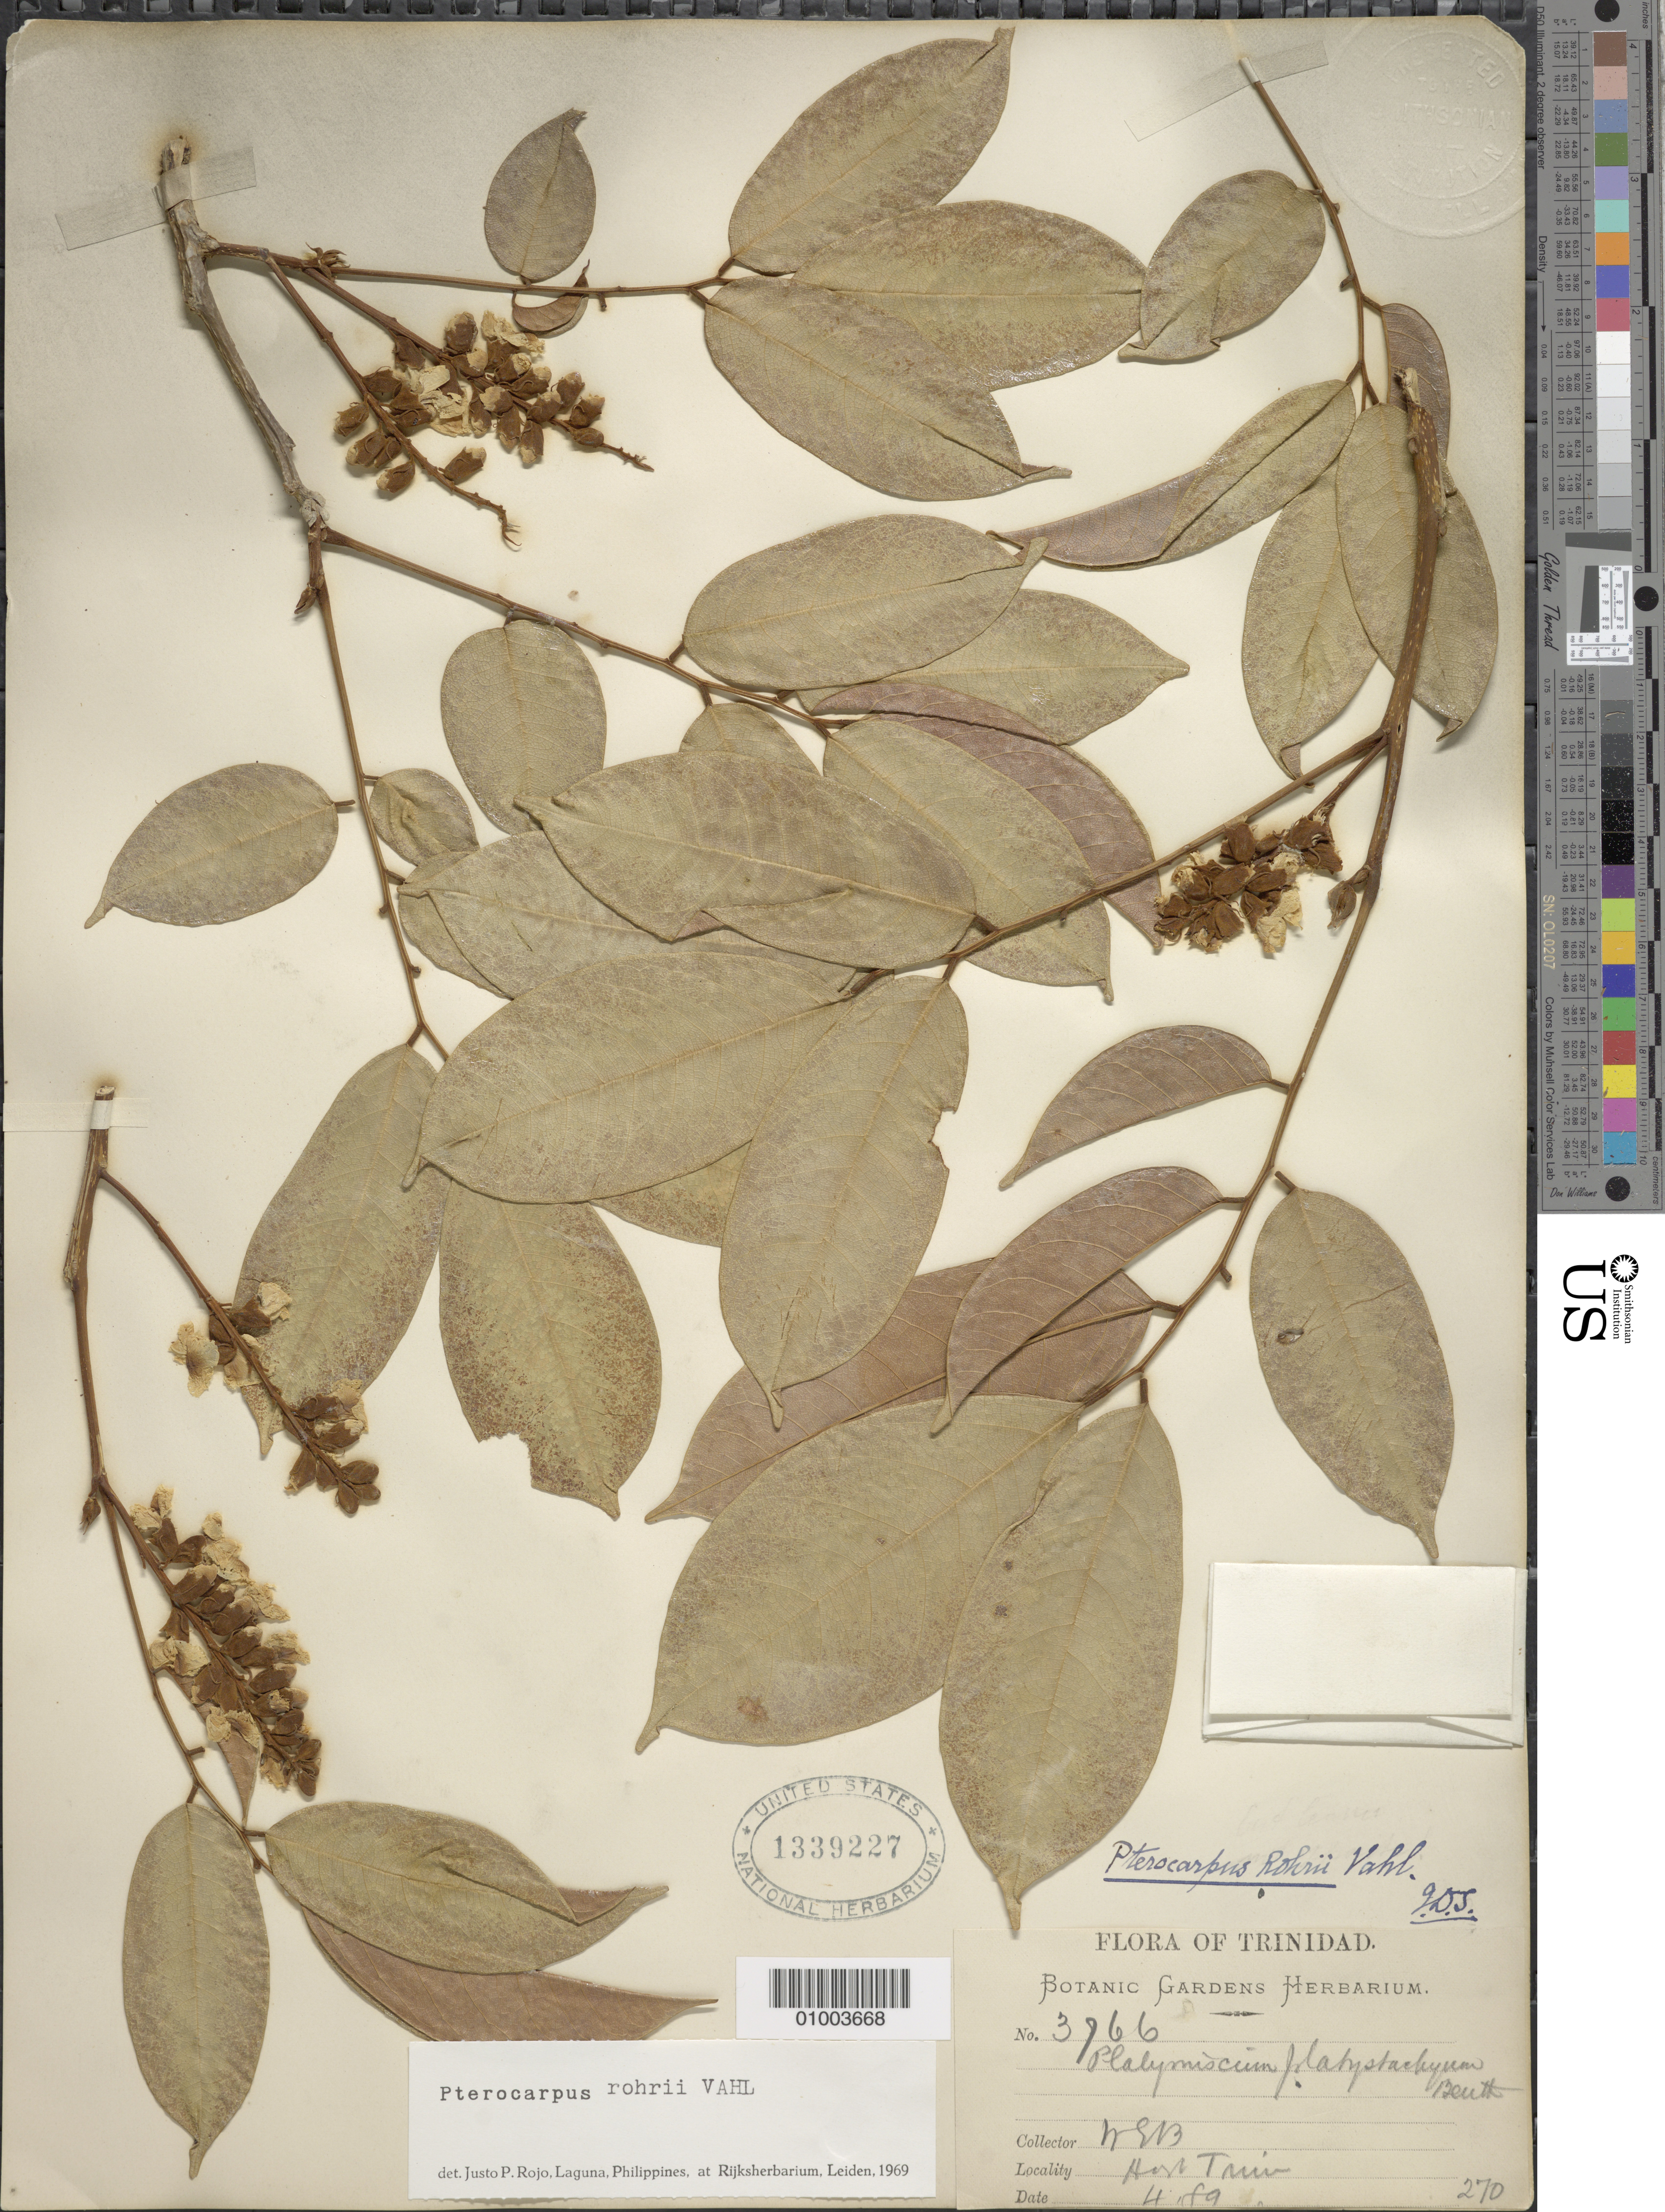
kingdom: Plantae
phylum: Tracheophyta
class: Magnoliopsida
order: Fabales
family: Fabaceae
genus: Pterocarpus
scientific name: Pterocarpus rohrii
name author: Vahl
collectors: Botanic Gardens Herbarium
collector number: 3966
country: Trinidad and Tobago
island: Trinidad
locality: Hort Trim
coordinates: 0 N, 0 E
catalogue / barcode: US 1339227